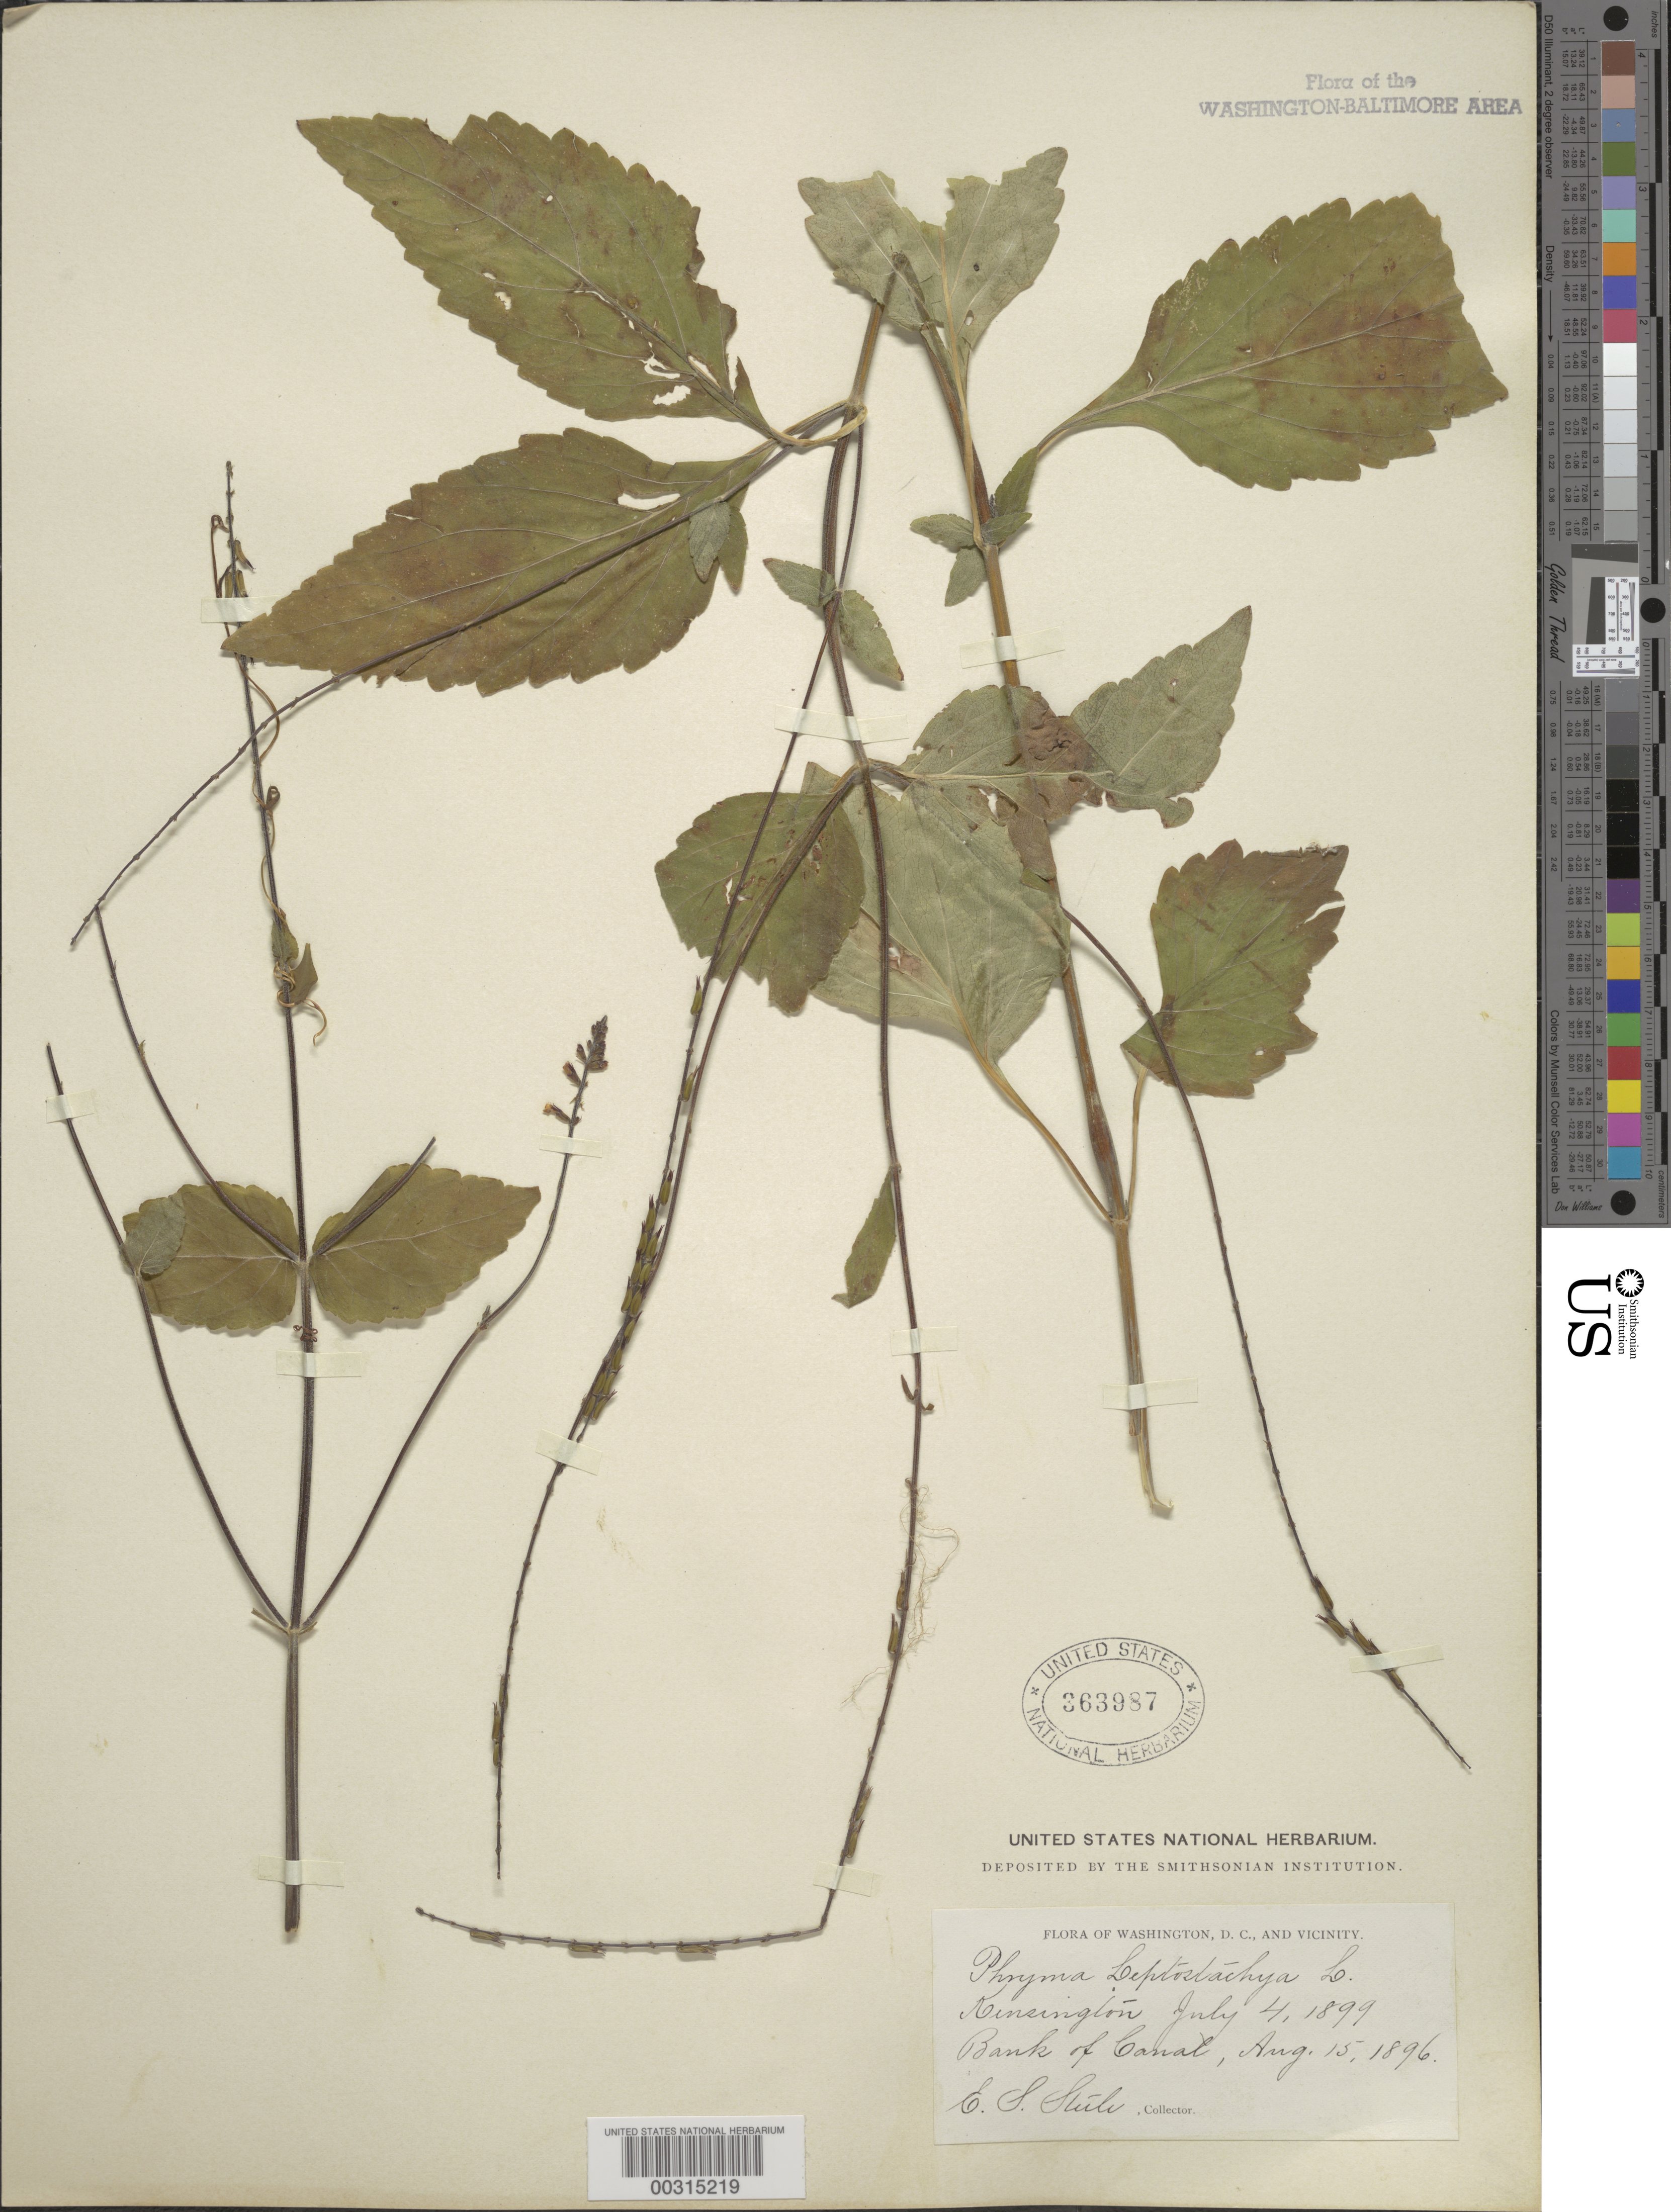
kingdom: Plantae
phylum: Tracheophyta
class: Magnoliopsida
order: Lamiales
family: Phrymaceae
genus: Phryma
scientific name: Phryma leptostachya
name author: L.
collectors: E. Steele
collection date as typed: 15 Aug 1896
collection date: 1896-08-15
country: United States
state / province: Maryland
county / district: Montgomery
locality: Kensington bank of Canal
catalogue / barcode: US 363987